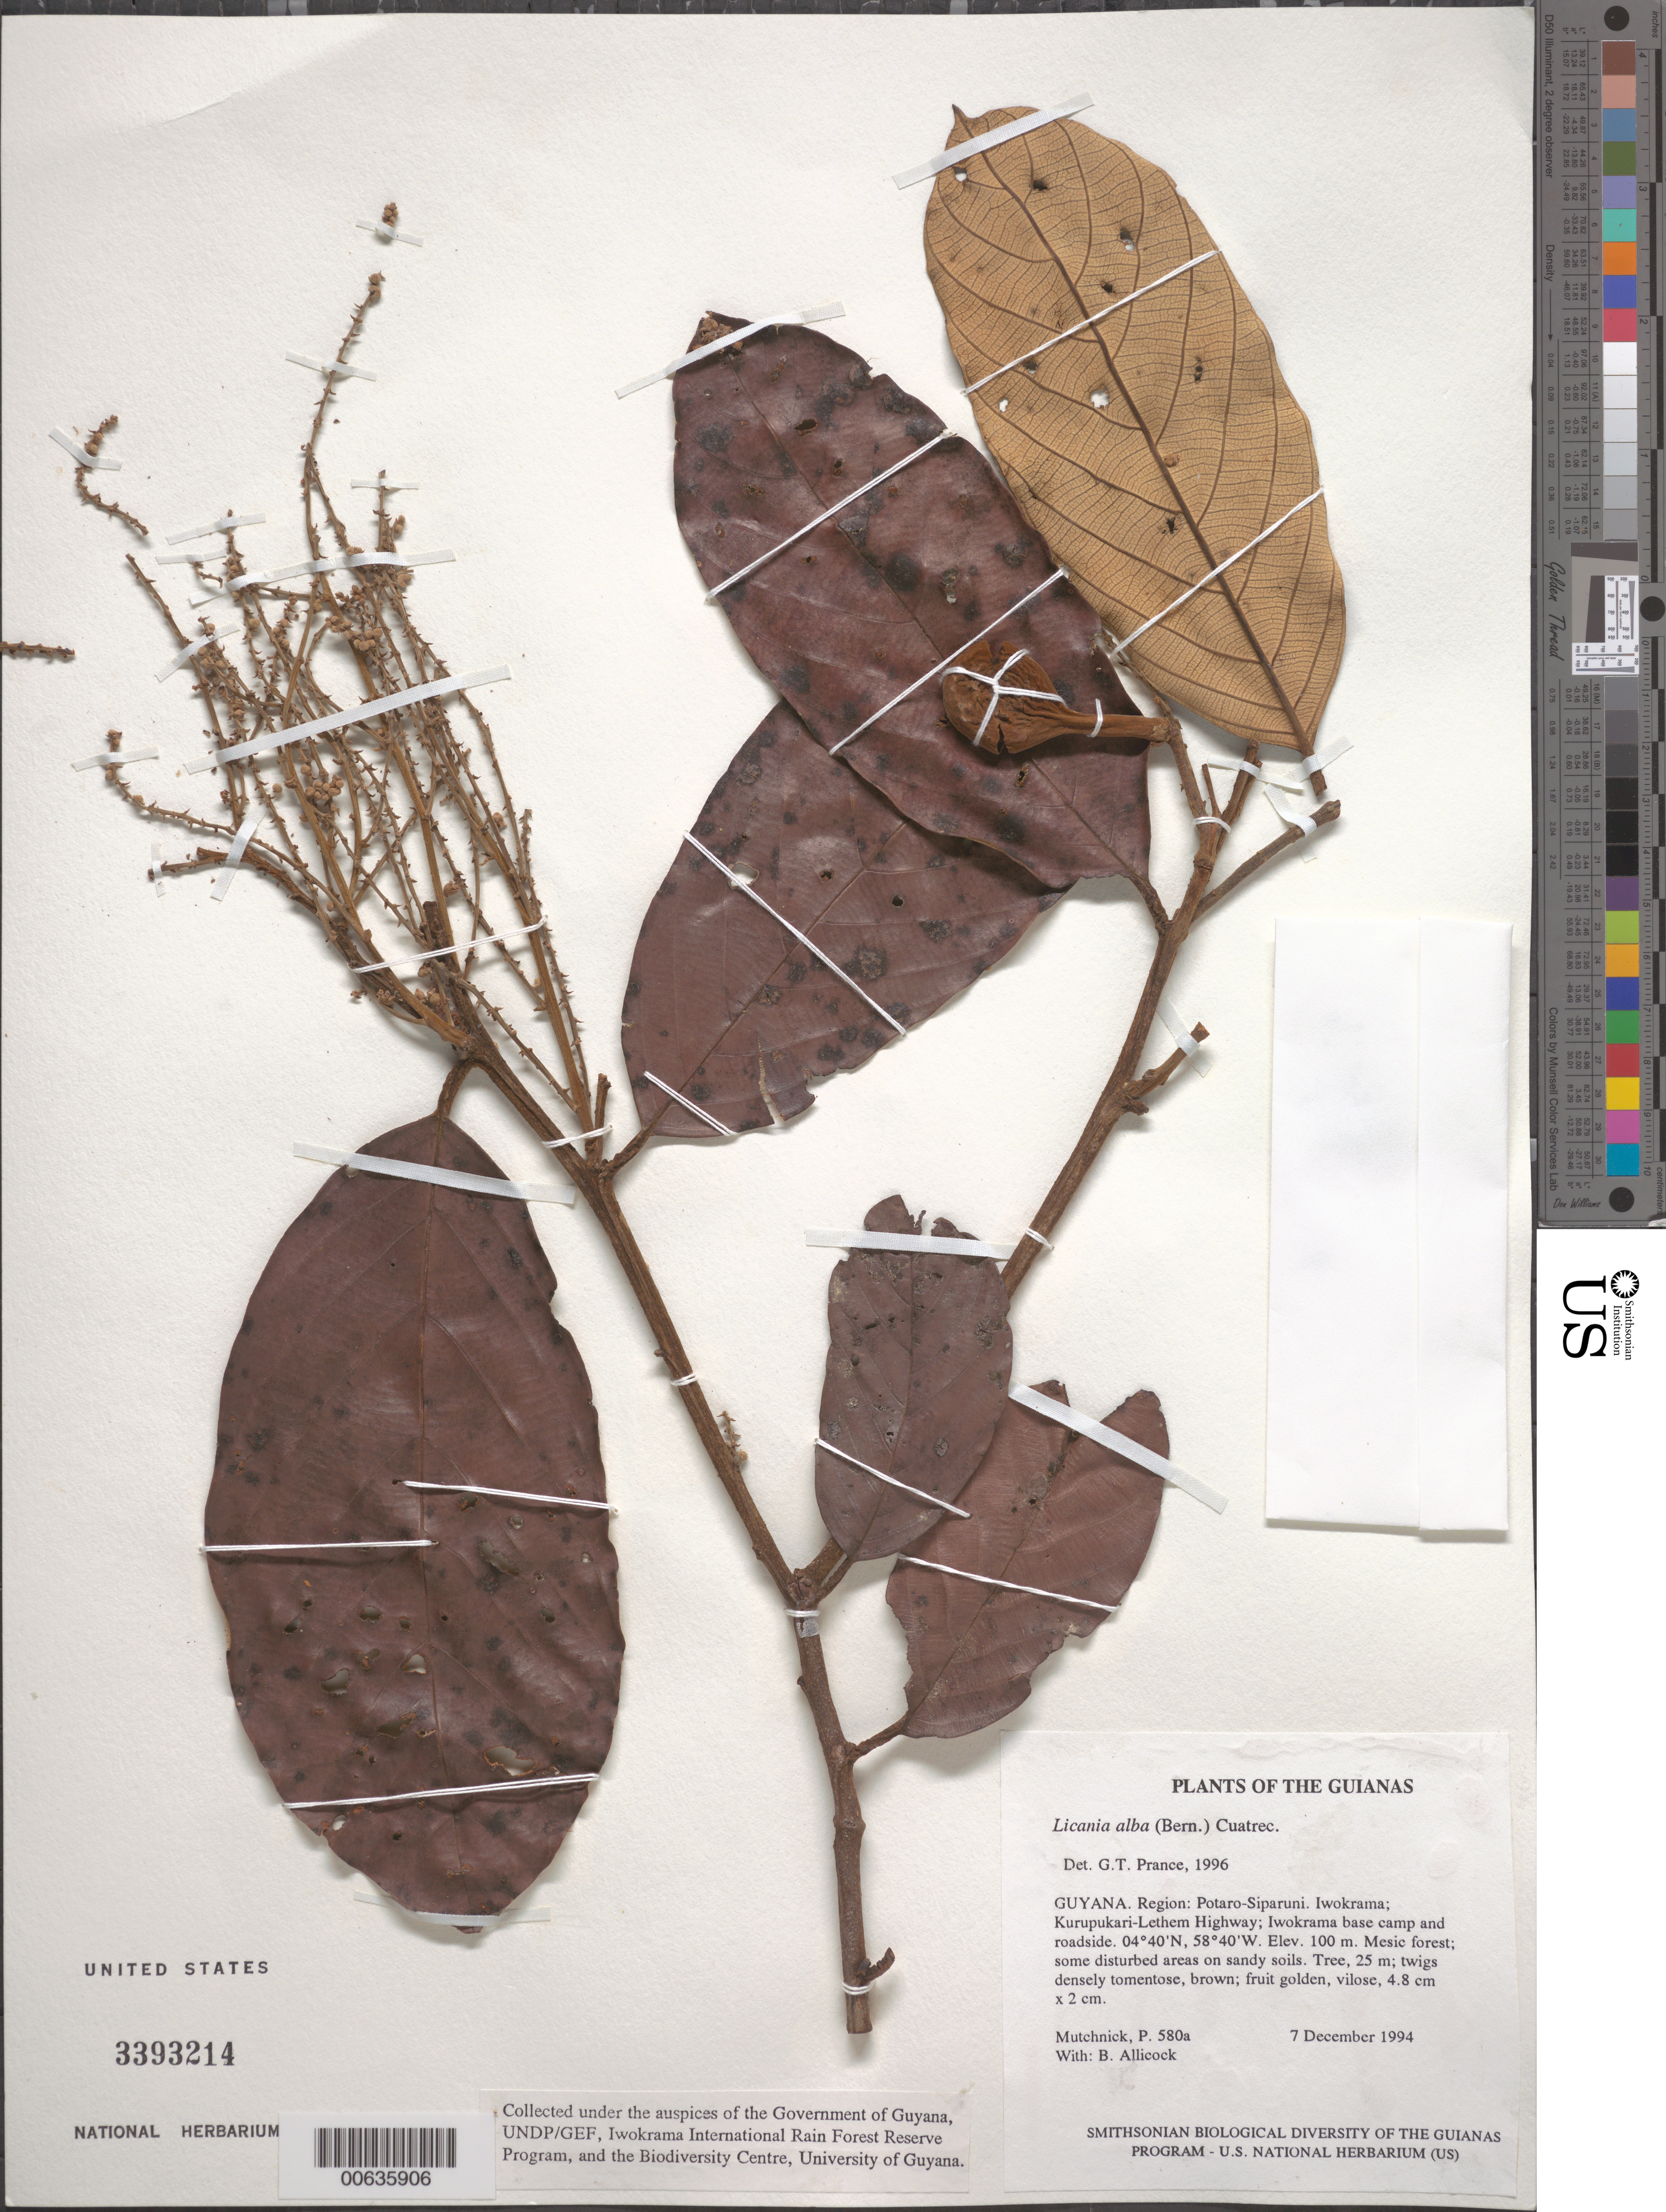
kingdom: Plantae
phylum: Tracheophyta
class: Magnoliopsida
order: Malpighiales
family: Chrysobalanaceae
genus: Licania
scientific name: Licania alba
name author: (Bernoulli) Cuatrec.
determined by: Prance, G. T.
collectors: P. Mutchnick & B. Allicock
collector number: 580 a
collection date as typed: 7 December 1994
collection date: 1994-12-07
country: Guyana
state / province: Potaro-Siparuni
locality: Iwokrama; Kurupukari-Lethem Highway; Iwokrama base camp and roadside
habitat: Mesic forest; some disturbed areas on sandy soils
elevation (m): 100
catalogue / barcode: US 3393214